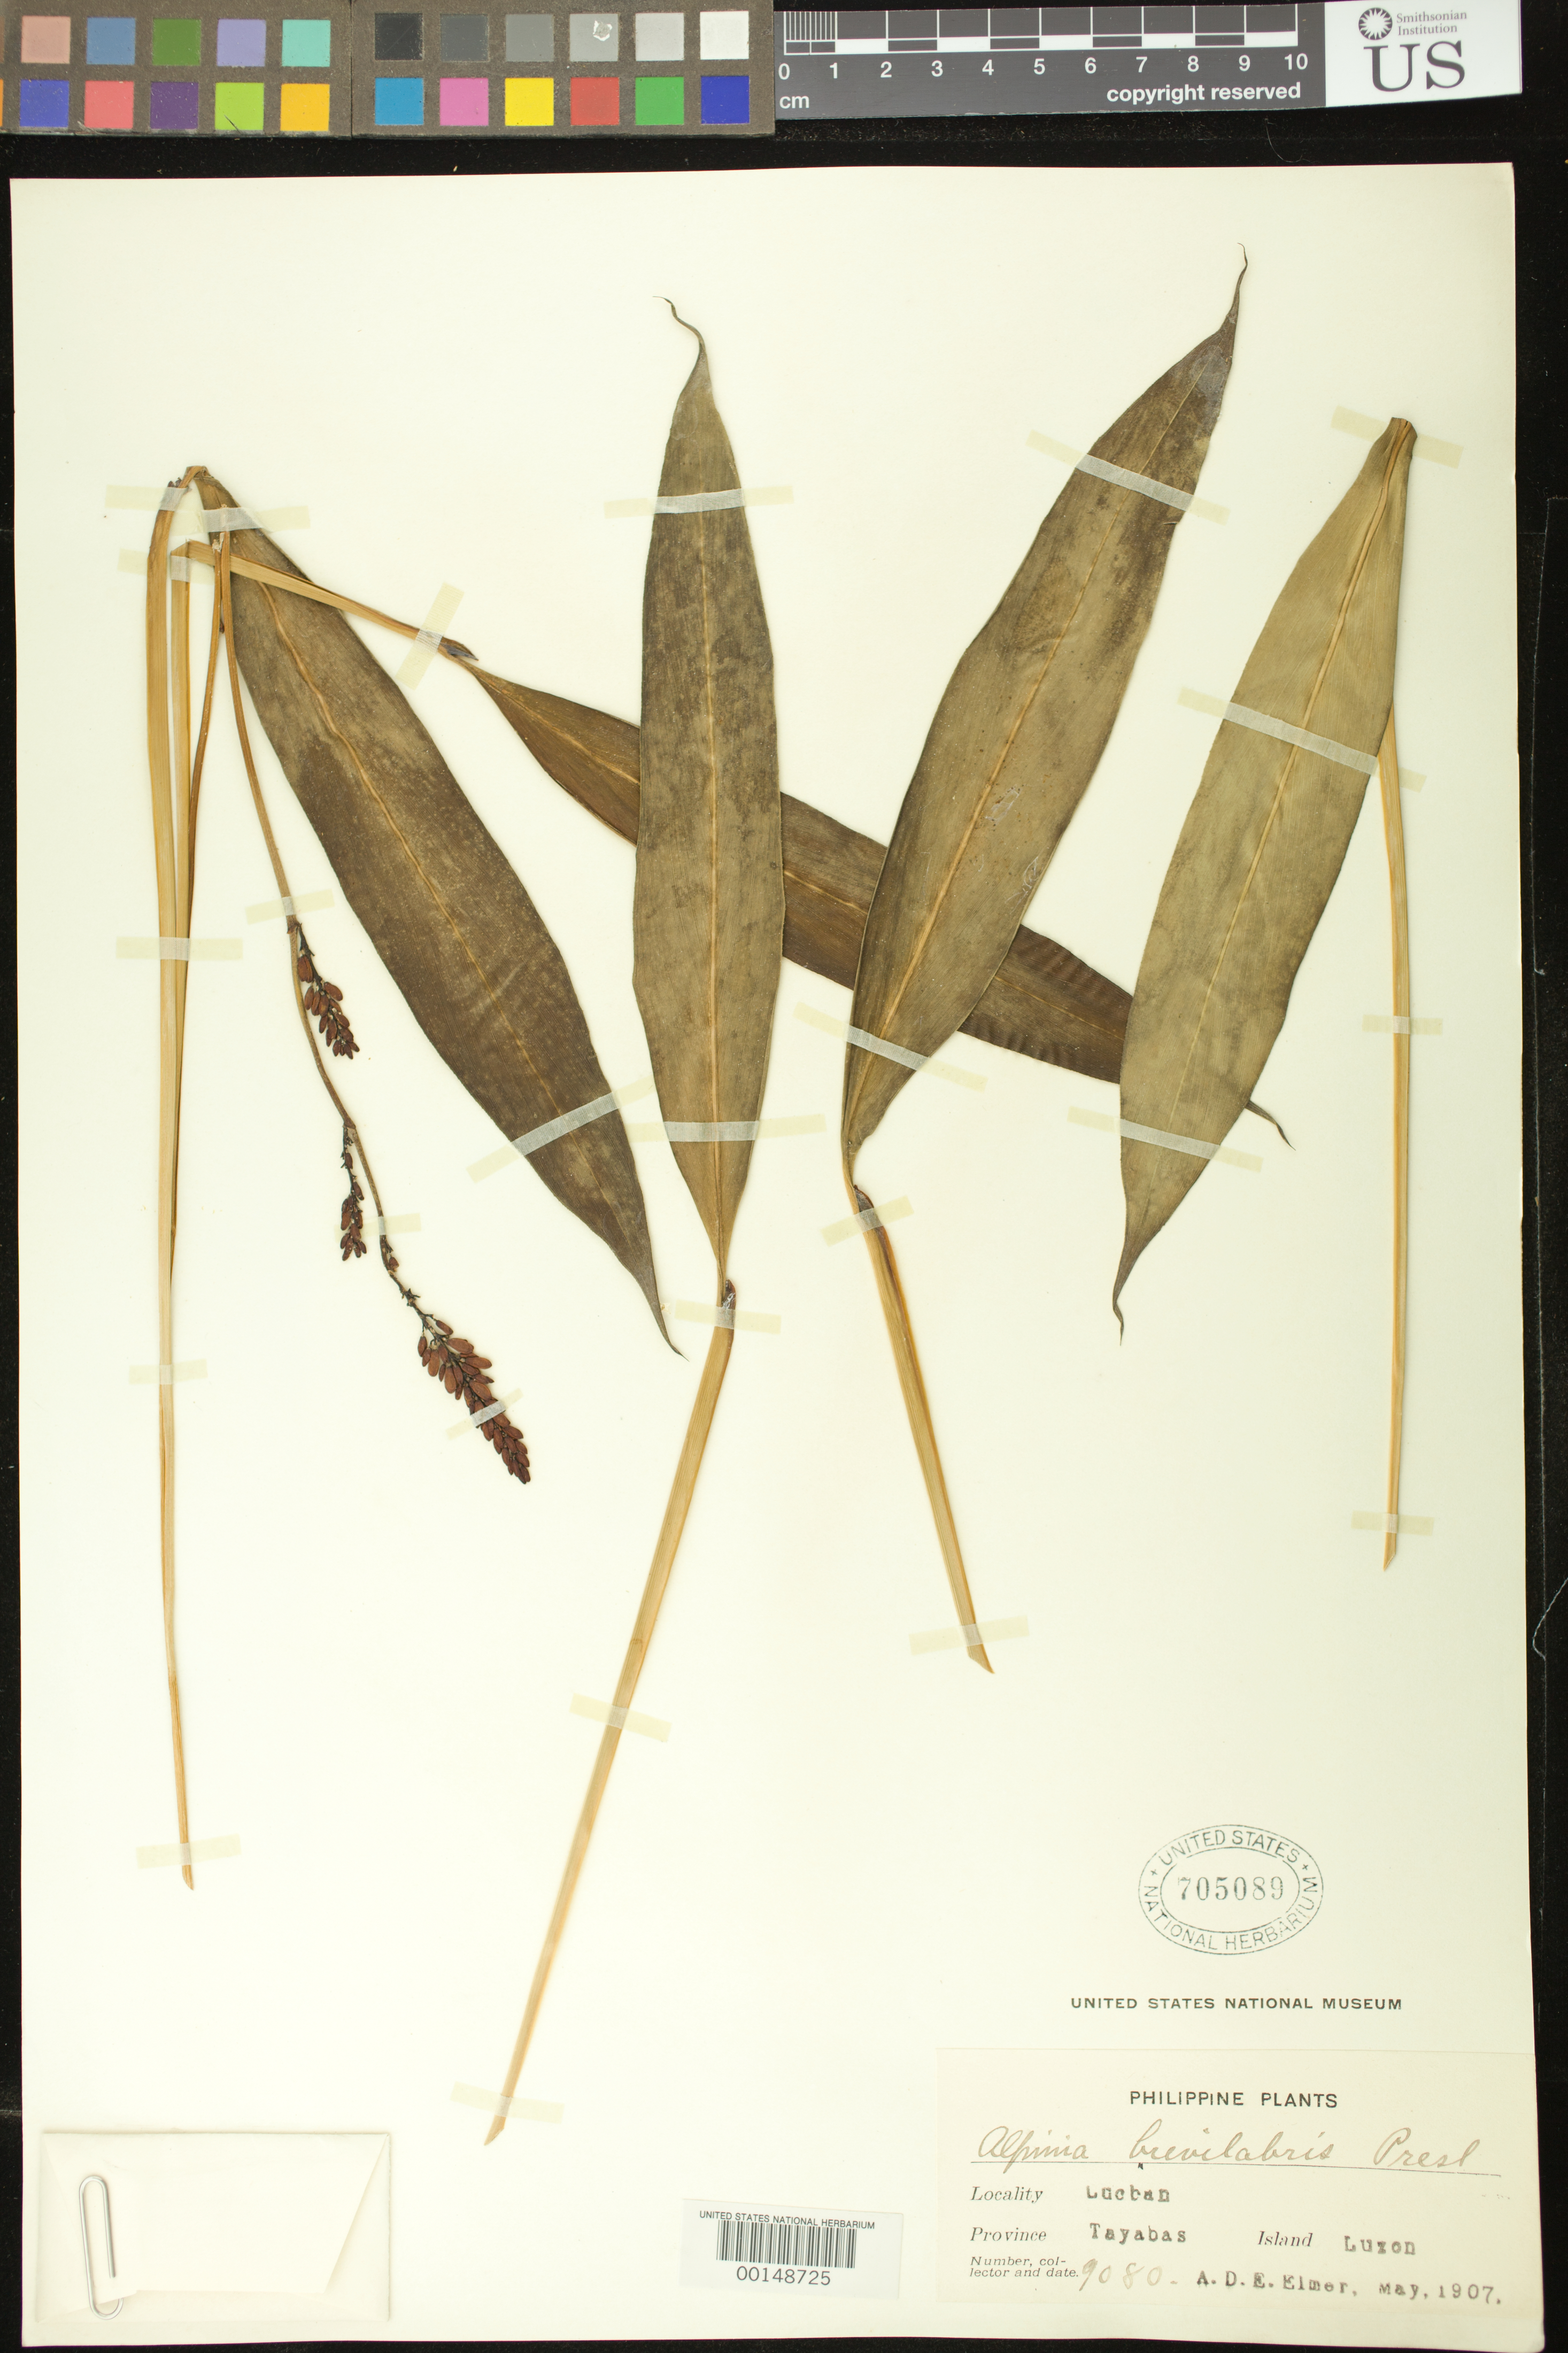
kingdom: Plantae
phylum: Tracheophyta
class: Liliopsida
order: Zingiberales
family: Zingiberaceae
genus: Alpinia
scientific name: Alpinia brevilabris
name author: C. Presl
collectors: A. D. E. Elmer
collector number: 9080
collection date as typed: May 1907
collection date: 1907-05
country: Philippines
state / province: Calabarzon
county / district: Quezon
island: Luzon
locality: Lucban, Tayabas Prov. = Quezon Prov.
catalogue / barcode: US 705089